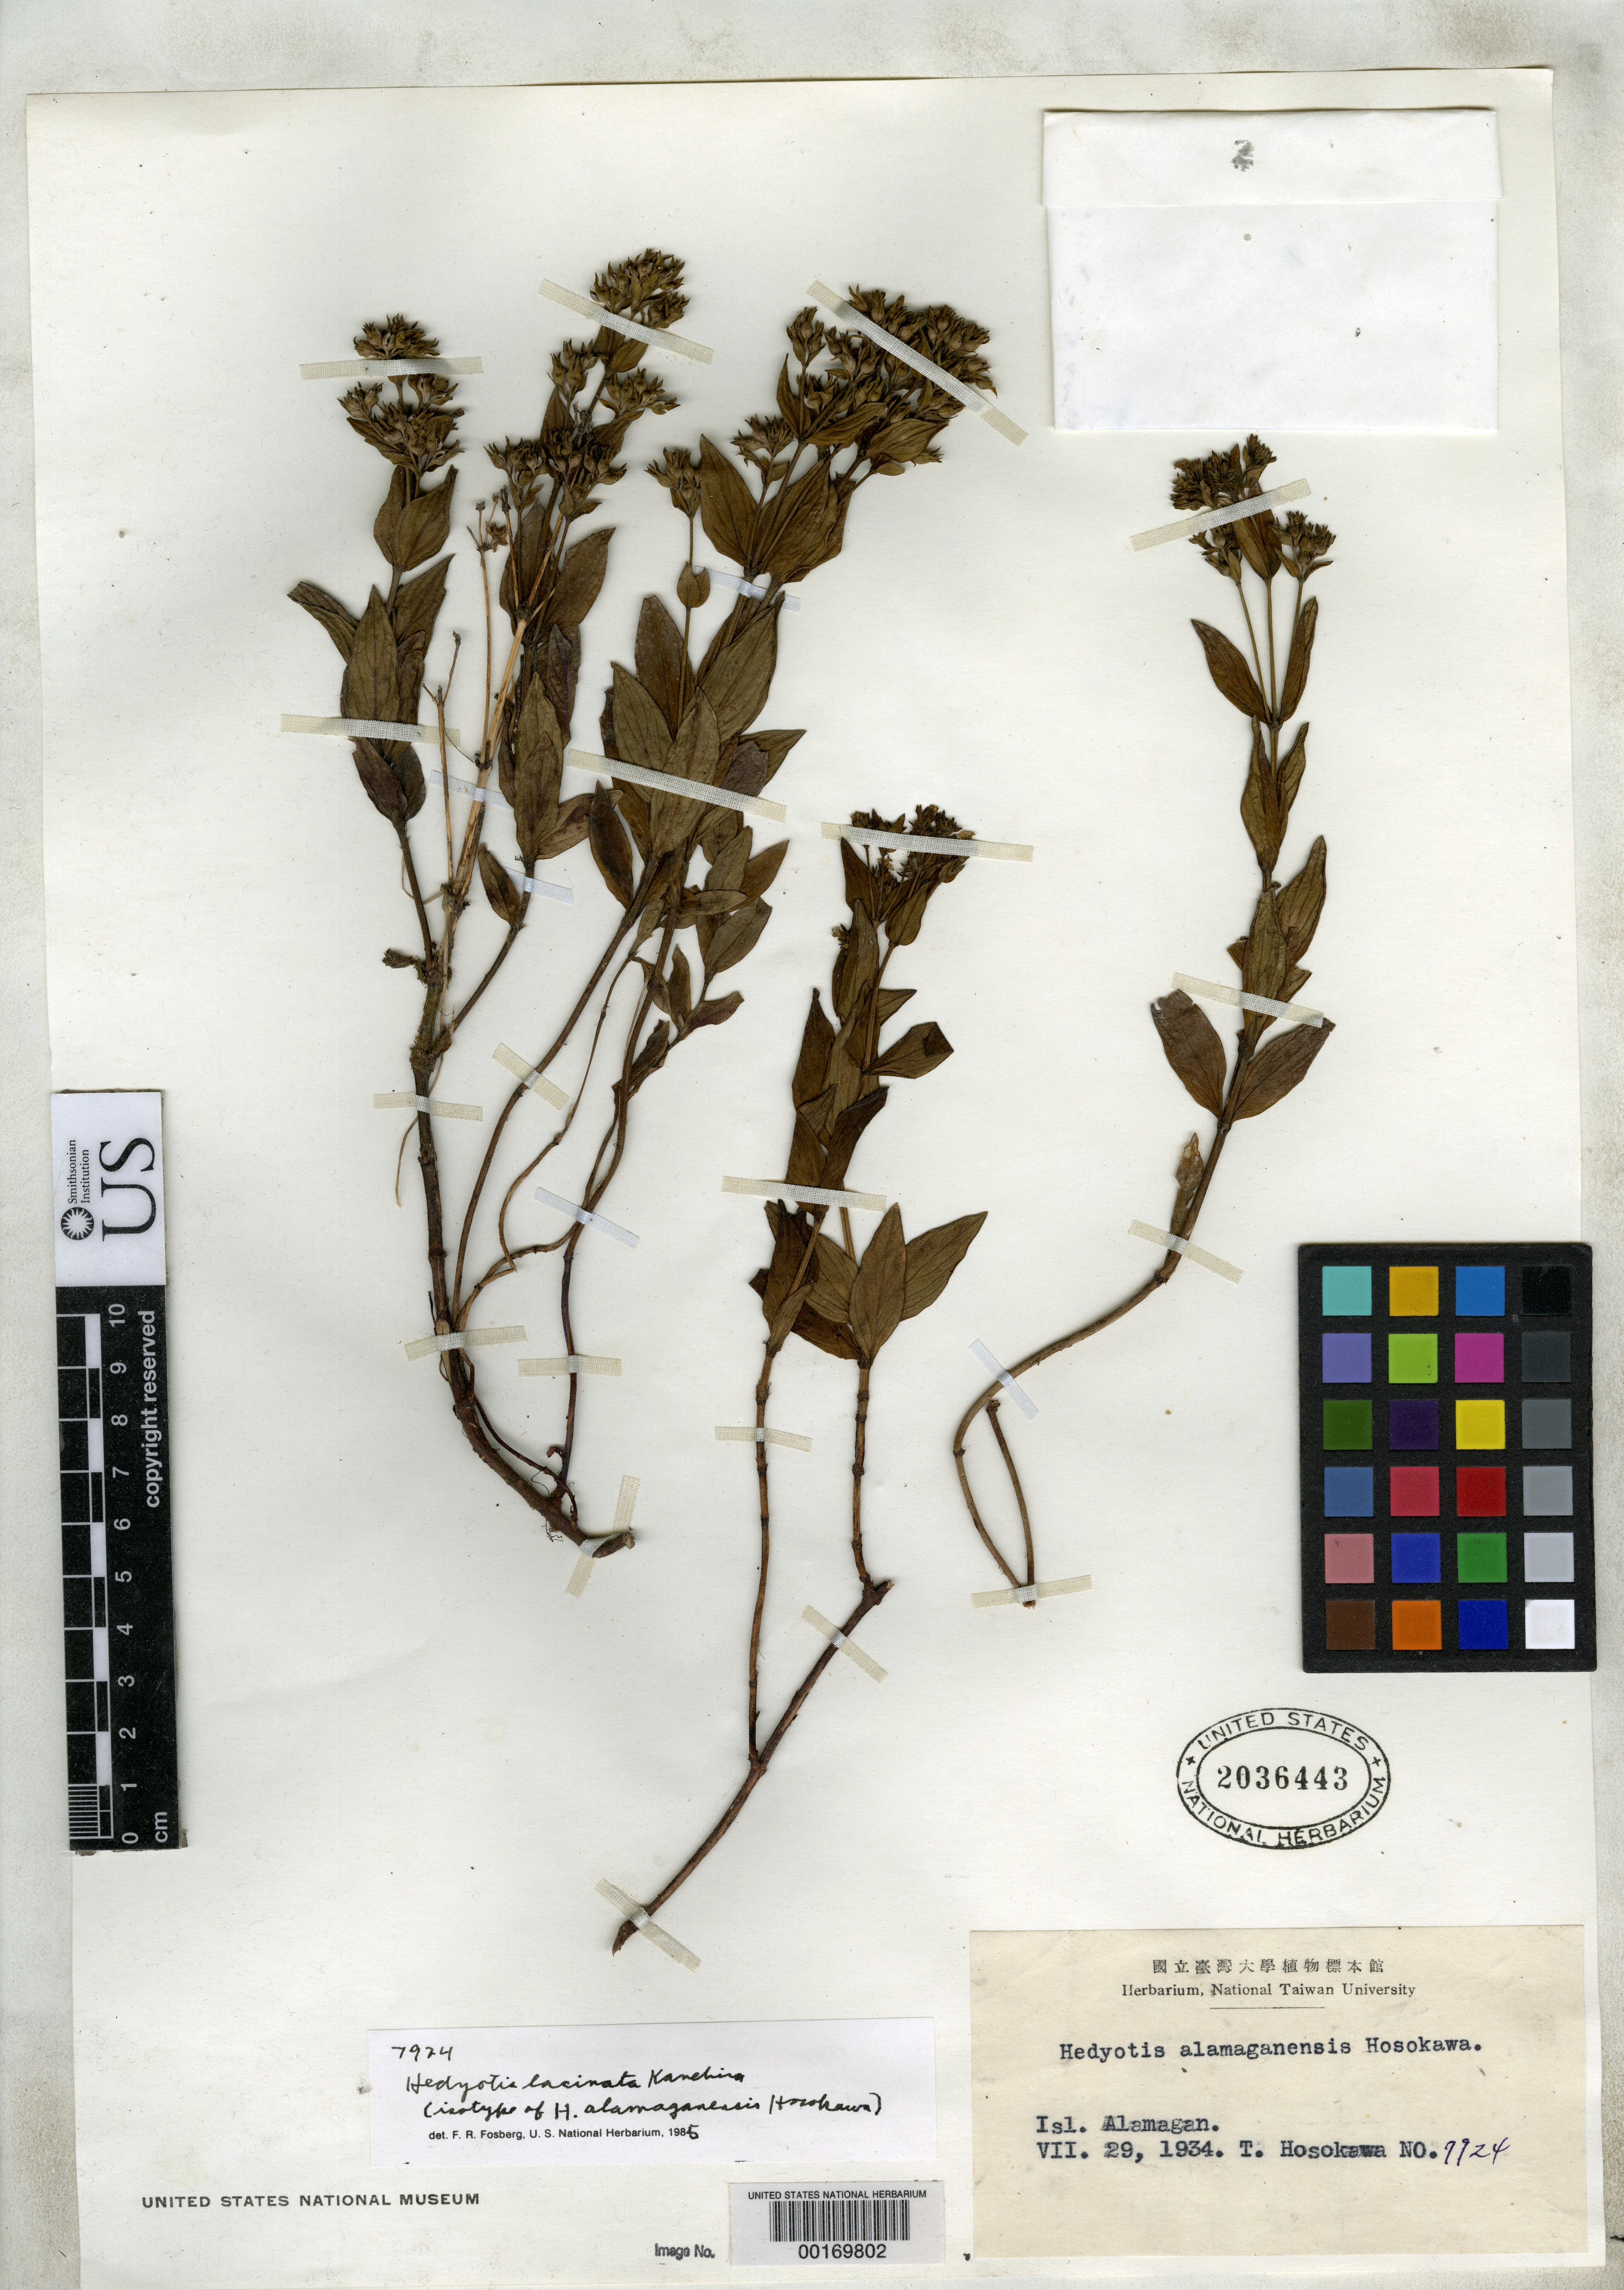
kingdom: Plantae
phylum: Tracheophyta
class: Magnoliopsida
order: Gentianales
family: Rubiaceae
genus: Hedyotis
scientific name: Hedyotis alamagansis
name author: Hosok.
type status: Isotype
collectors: T. Hosokawa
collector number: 7924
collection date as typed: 29 Jul 1934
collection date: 1934-07-29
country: Northern Mariana Islands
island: Alamagan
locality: Grassland at summit of island.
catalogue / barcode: US 2036443